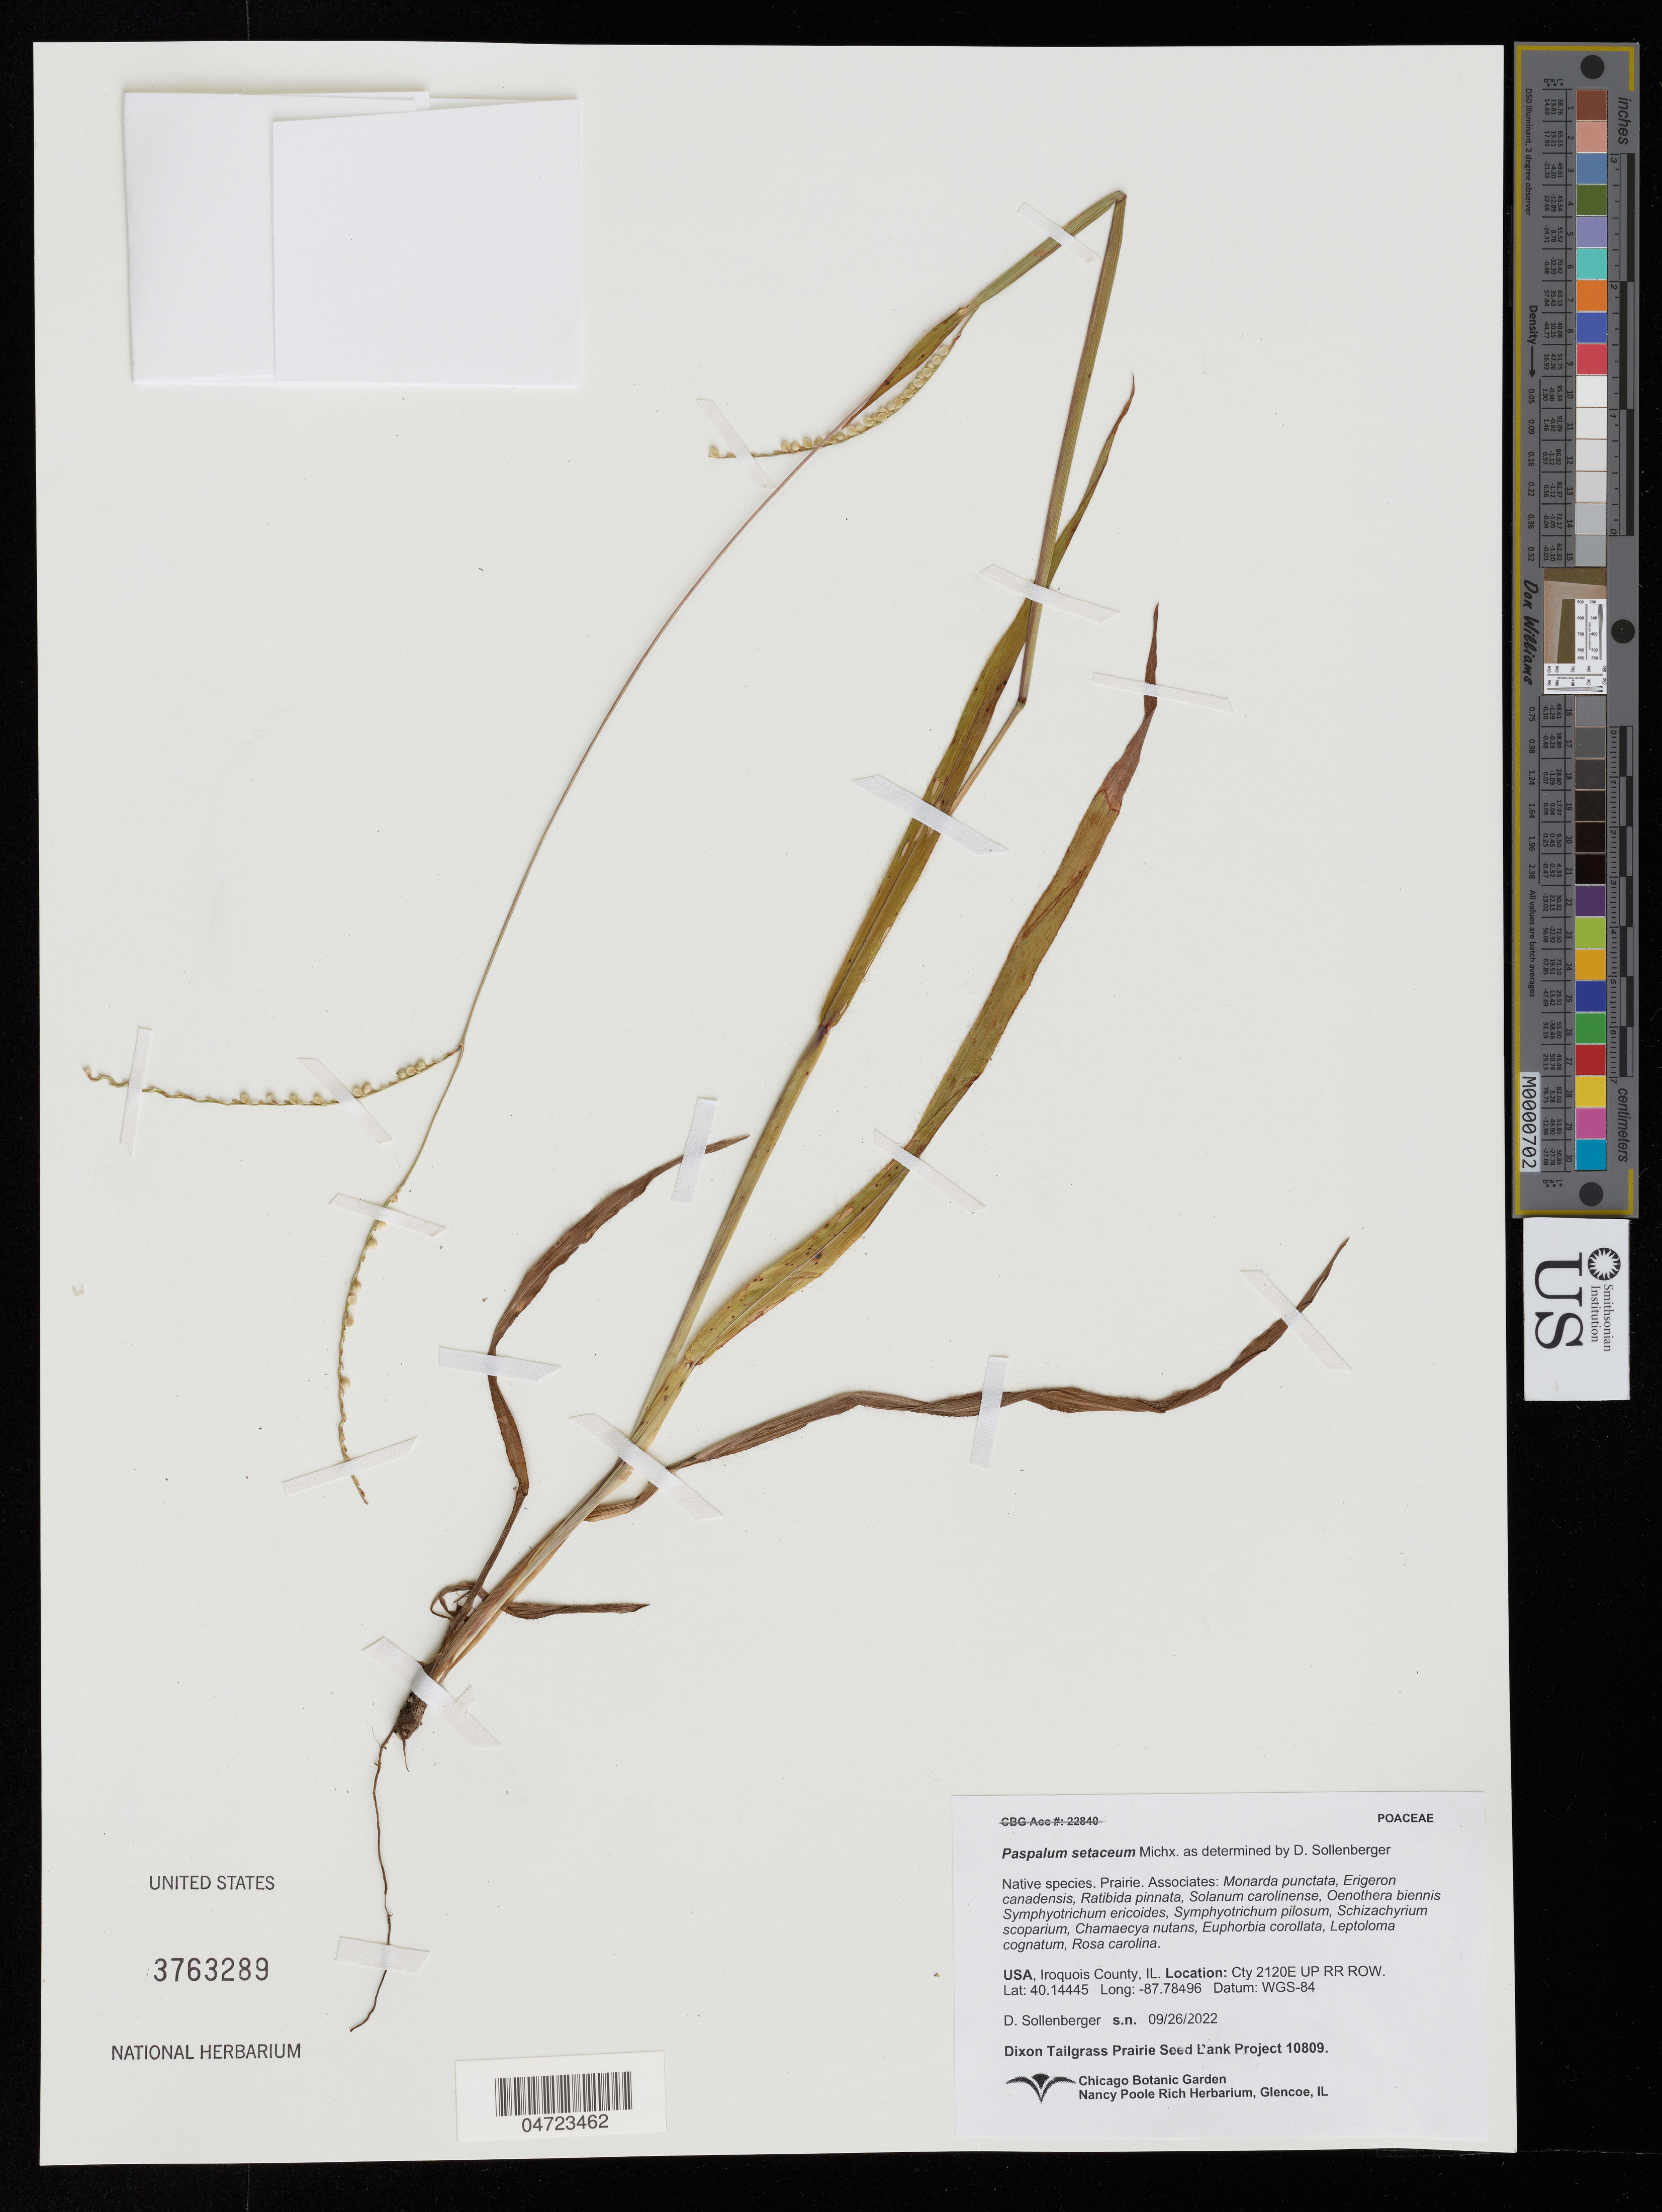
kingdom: Plantae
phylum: Tracheophyta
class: Liliopsida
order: Poales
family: Poaceae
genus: Paspalum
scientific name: Paspalum setaceum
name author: Michx.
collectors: D. Sollenberger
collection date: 2022-09-26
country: United States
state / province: Illinois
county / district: Iroquois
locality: Iroquois County. Cty 2120E UP RR ROW.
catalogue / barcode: US 3763289